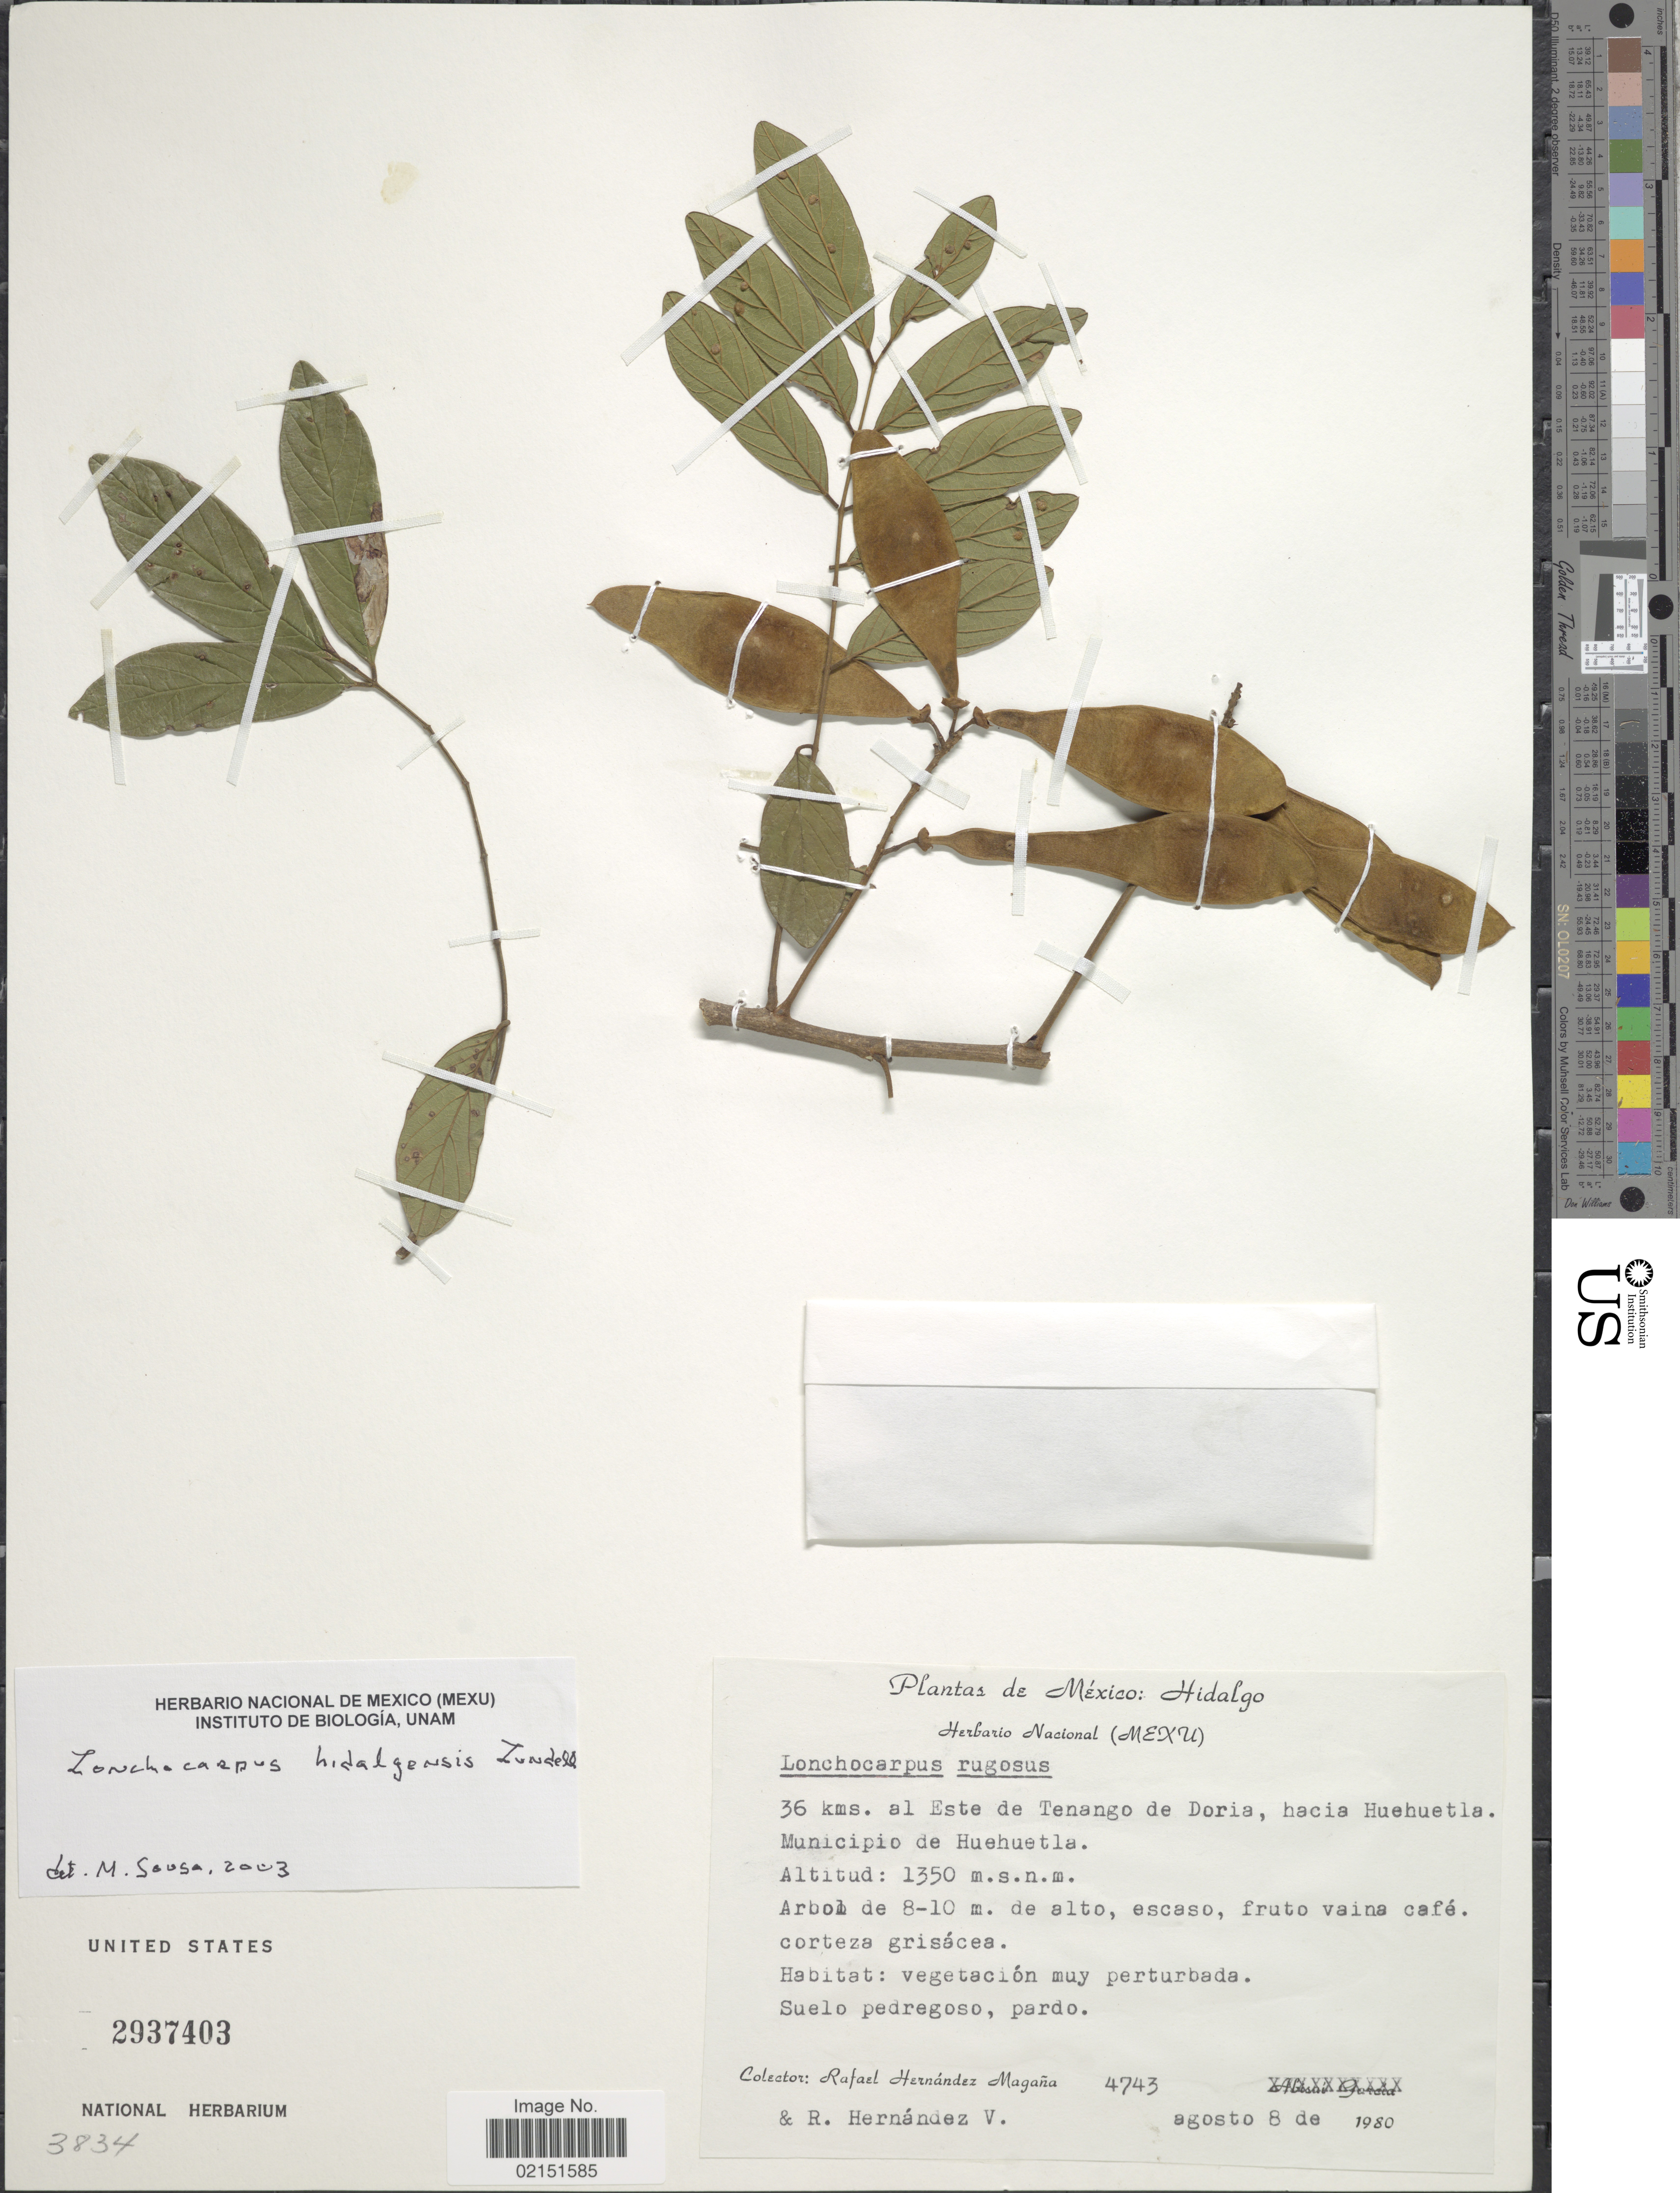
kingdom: Plantae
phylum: Tracheophyta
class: Magnoliopsida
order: Fabales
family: Fabaceae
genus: Lonchocarpus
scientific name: Lonchocarpus hidalgensis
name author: Lundell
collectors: R. Hernández-M. & R. Hernandez V.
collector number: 4743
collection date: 1980-08-08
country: Mexico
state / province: Hidalgo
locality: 36 kms. al Este de Tenango de Doria, hacia Huehuetla. Municipio de Huehuetla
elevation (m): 1350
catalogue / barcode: US 2937403